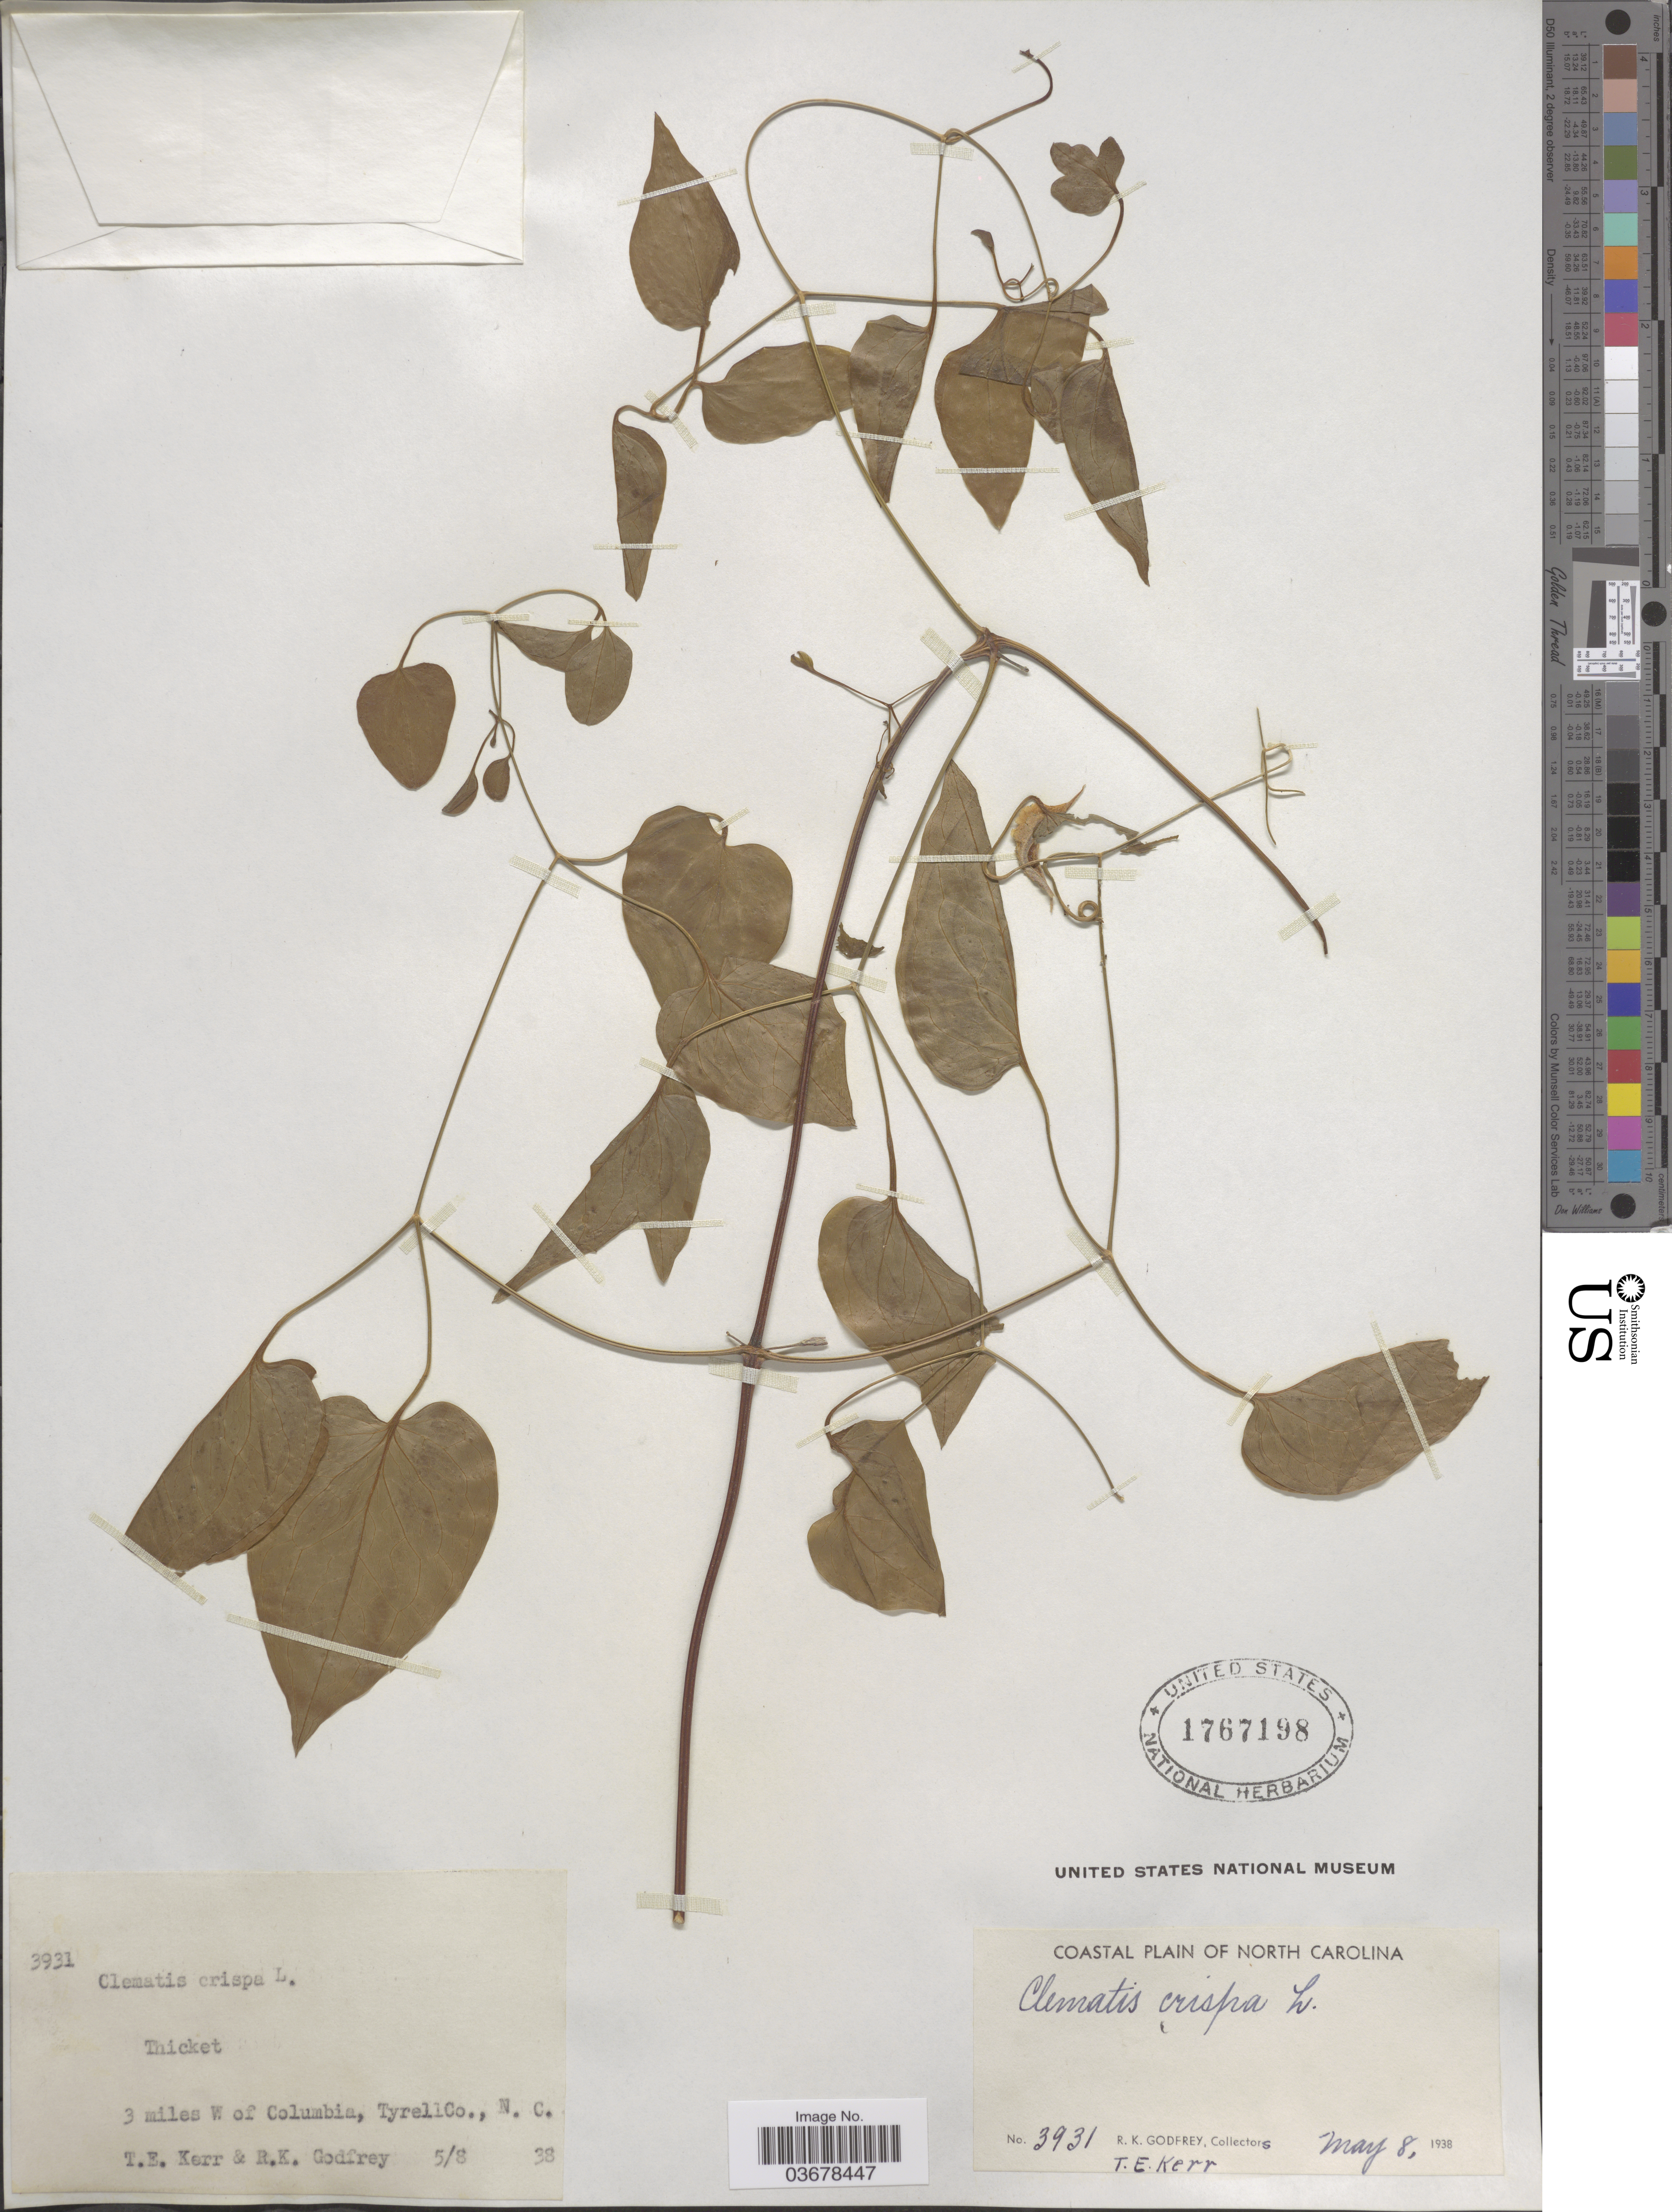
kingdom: Plantae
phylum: Tracheophyta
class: Magnoliopsida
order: Ranunculales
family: Ranunculaceae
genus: Clematis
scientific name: Clematis viorna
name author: L.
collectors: R. K. Godfrey & T. E. Kerr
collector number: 3931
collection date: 1938-05-08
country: United States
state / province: North Carolina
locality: Coastal Plain of North Carolina. Thicket, 3 miles W of Columbia, TyrellCo.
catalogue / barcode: US 1767198